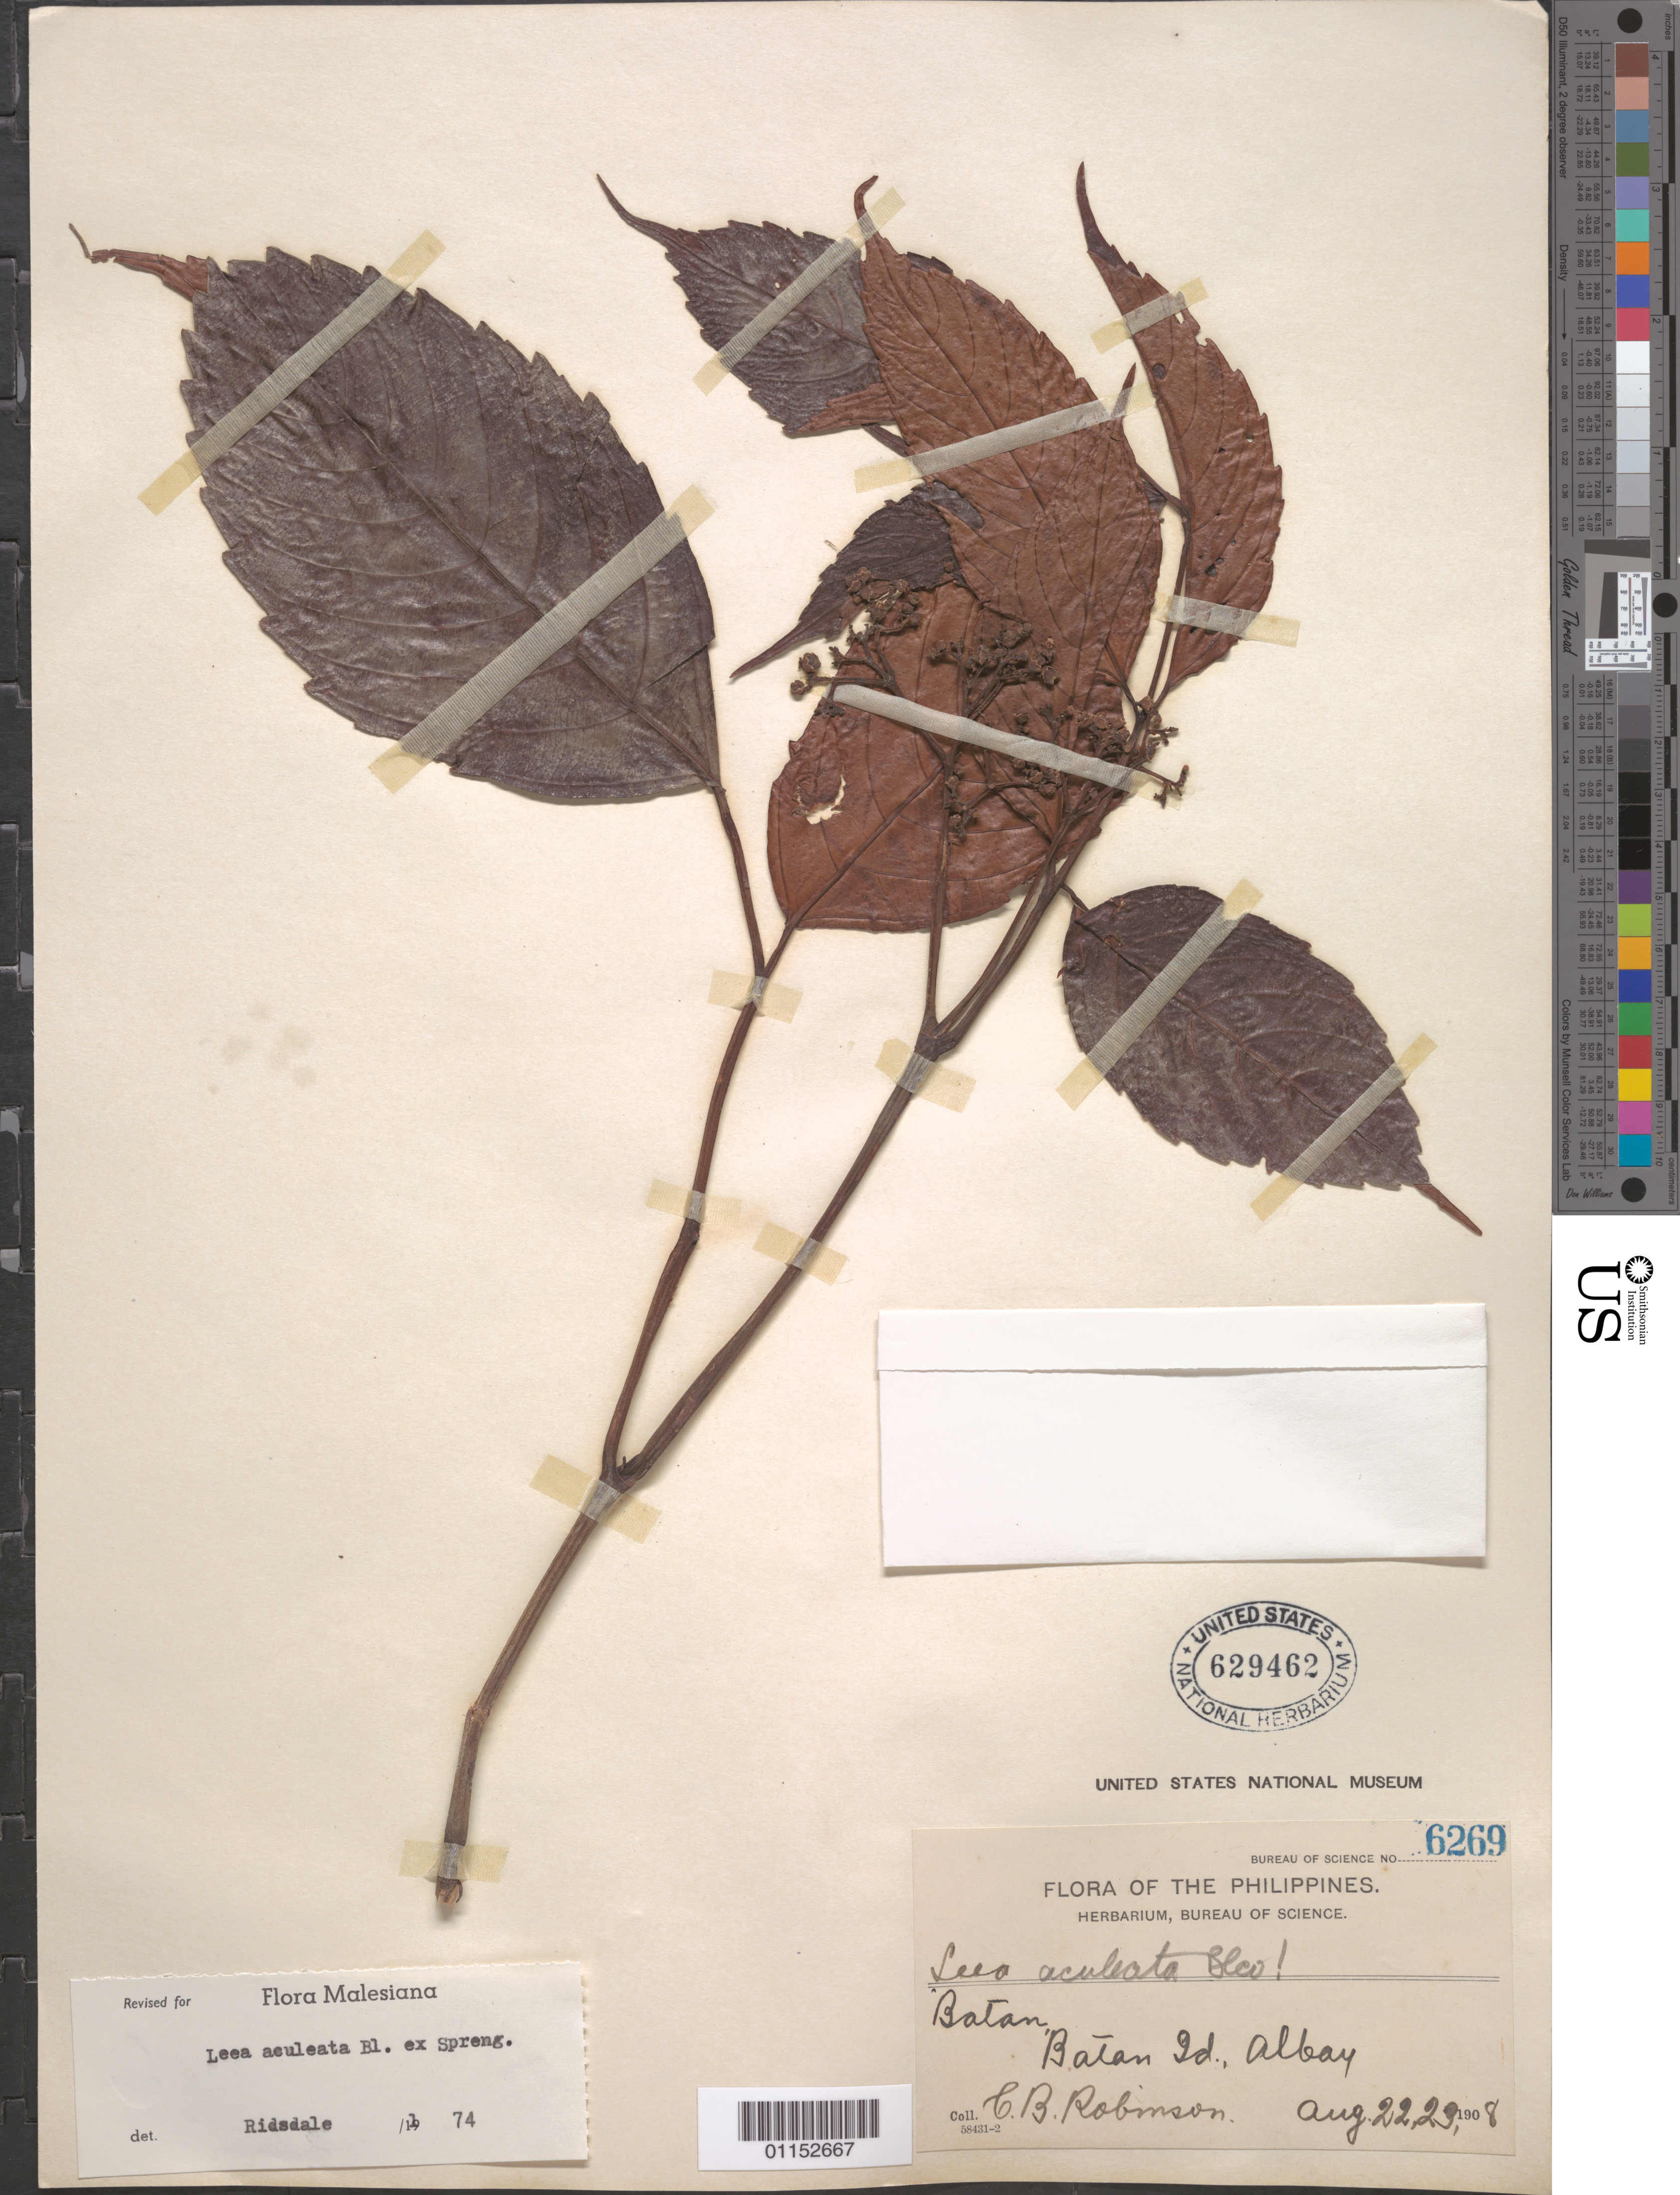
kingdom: Plantae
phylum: Tracheophyta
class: Magnoliopsida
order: Vitales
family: Vitaceae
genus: Leea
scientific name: Leea aculeata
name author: Blume ex Spreng.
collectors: C. Robinson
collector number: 6269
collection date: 1908-08-22,1908-08-23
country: Philippines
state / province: Bicol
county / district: Albay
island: Luzon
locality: Batan.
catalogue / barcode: US 629462